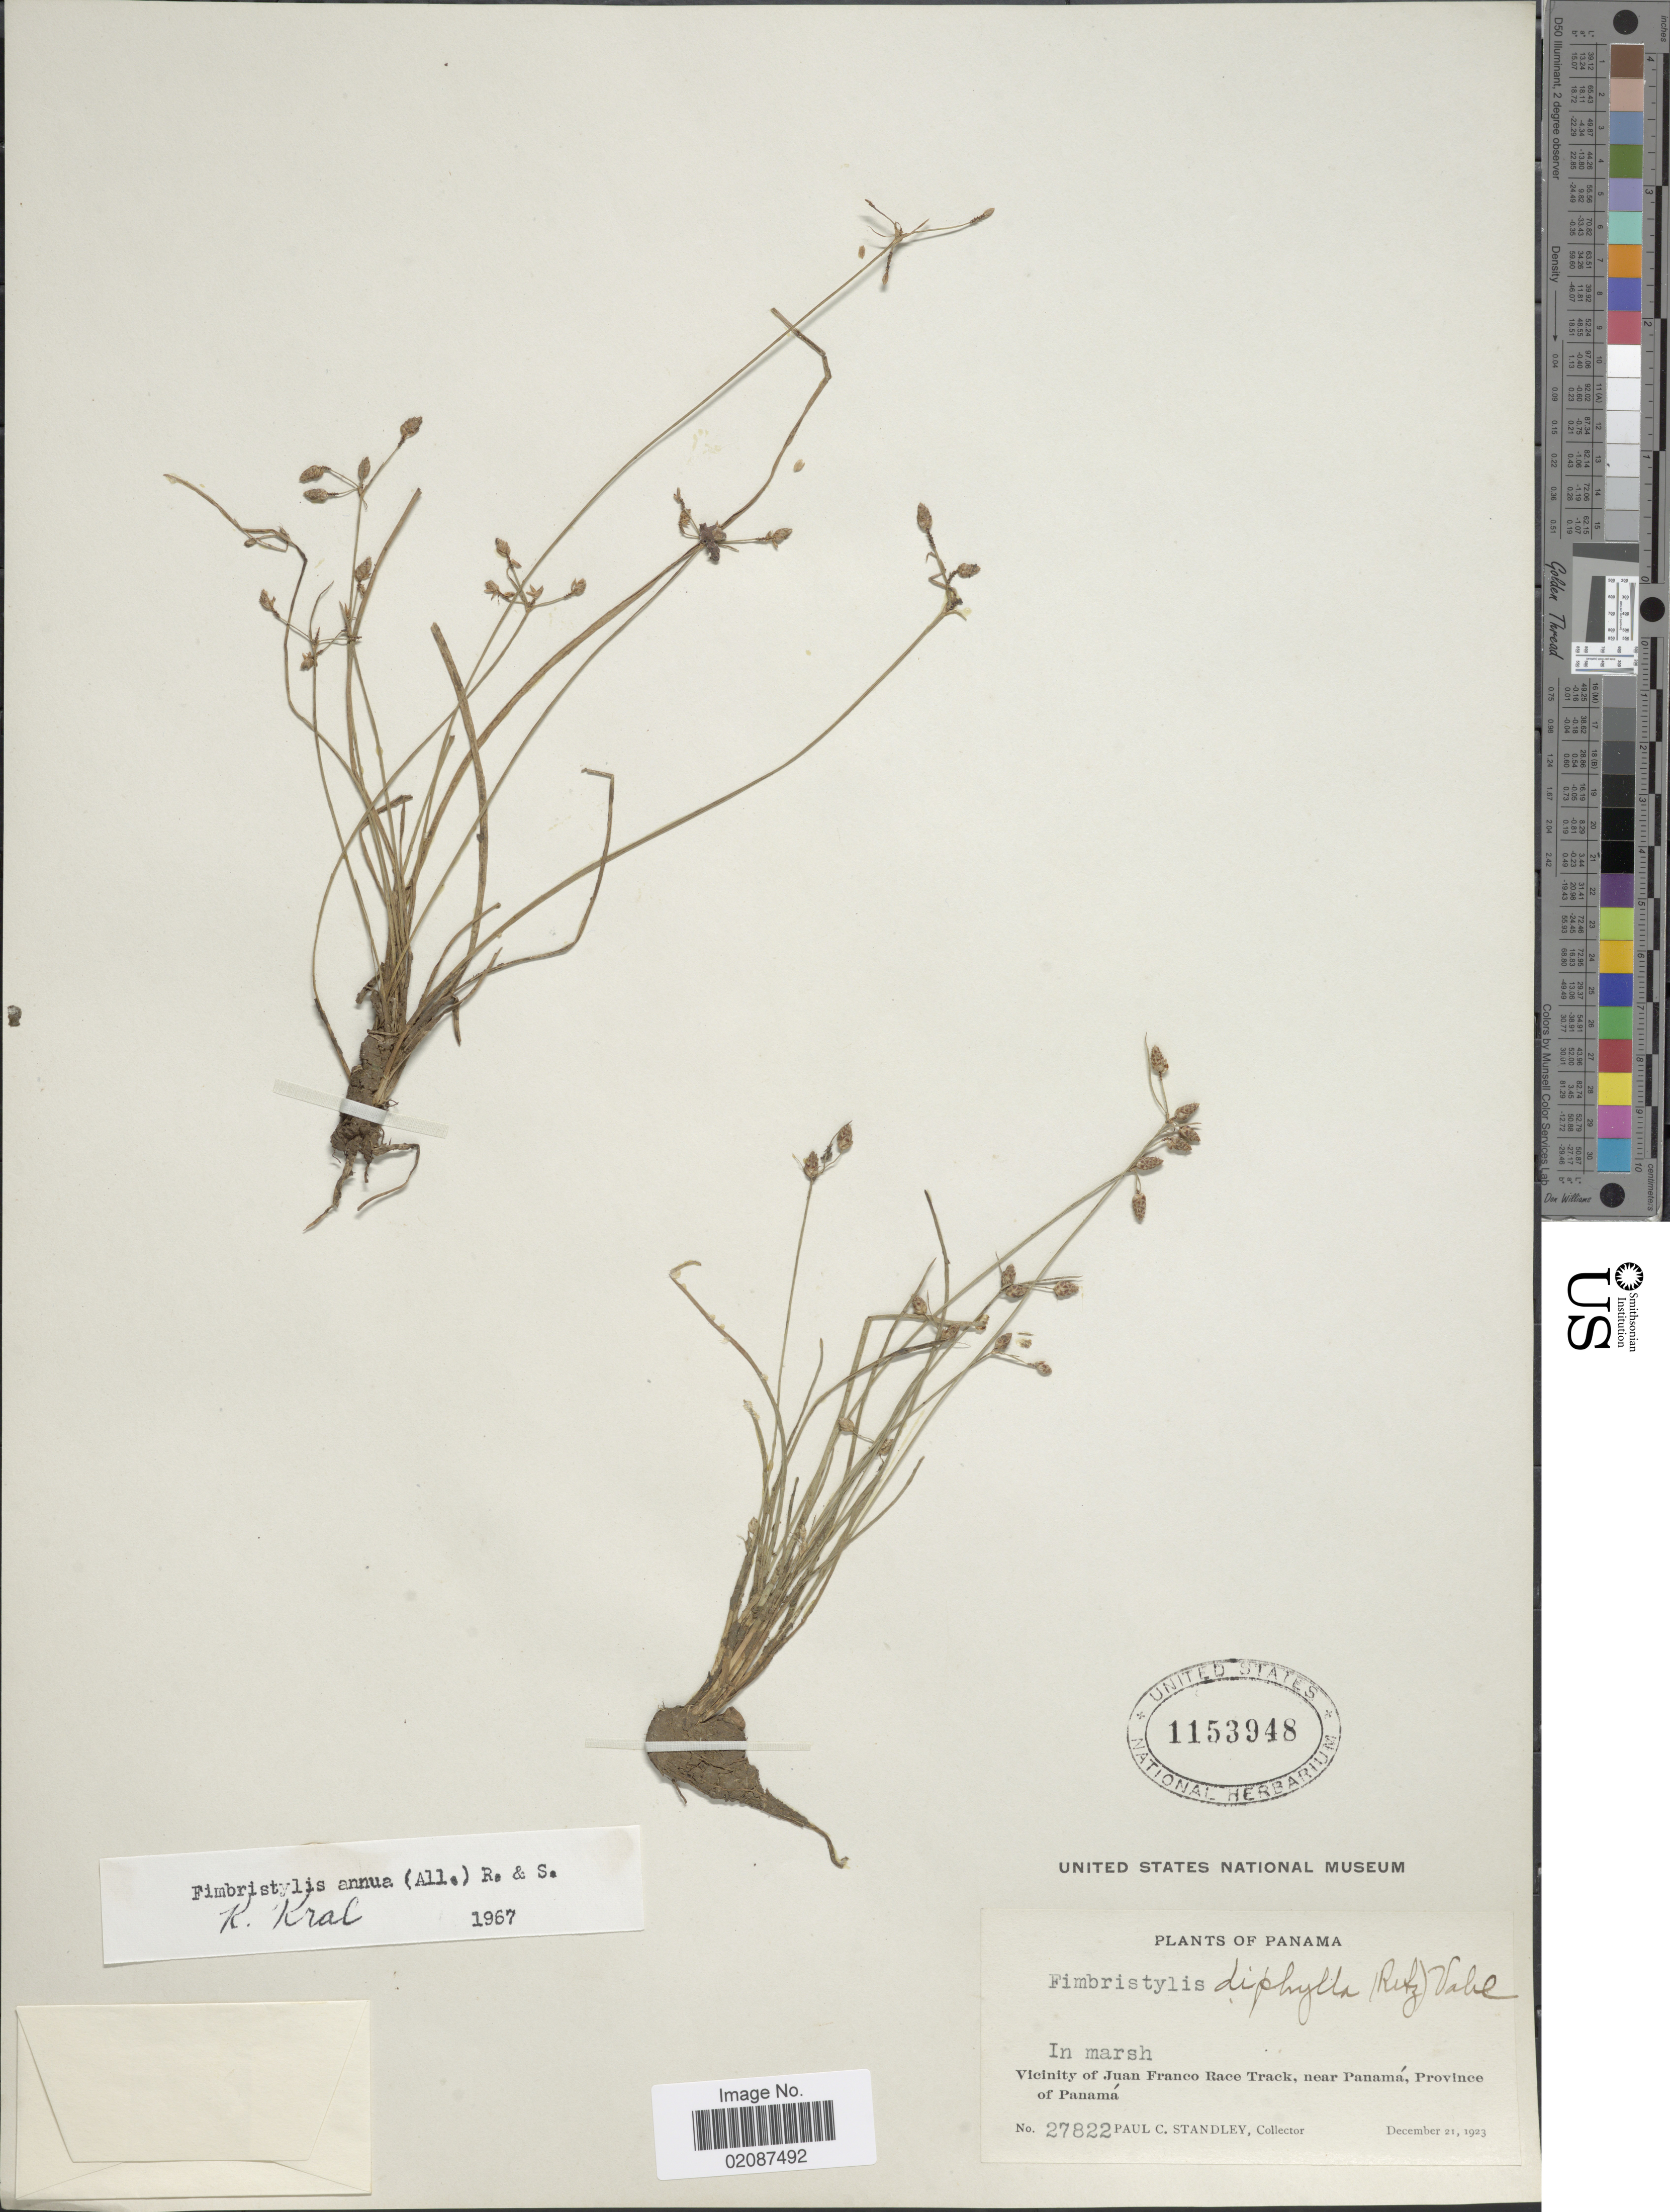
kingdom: Plantae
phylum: Tracheophyta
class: Liliopsida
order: Poales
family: Cyperaceae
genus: Fimbristylis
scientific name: Fimbristylis annua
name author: (All.) Roem. & Schult.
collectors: P. C. Standley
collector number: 27822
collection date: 1923-12-21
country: Panama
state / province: Panamá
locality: Vicinity of Juan Franco Race Track, near Panama, Province of Panama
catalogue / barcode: US 1153948